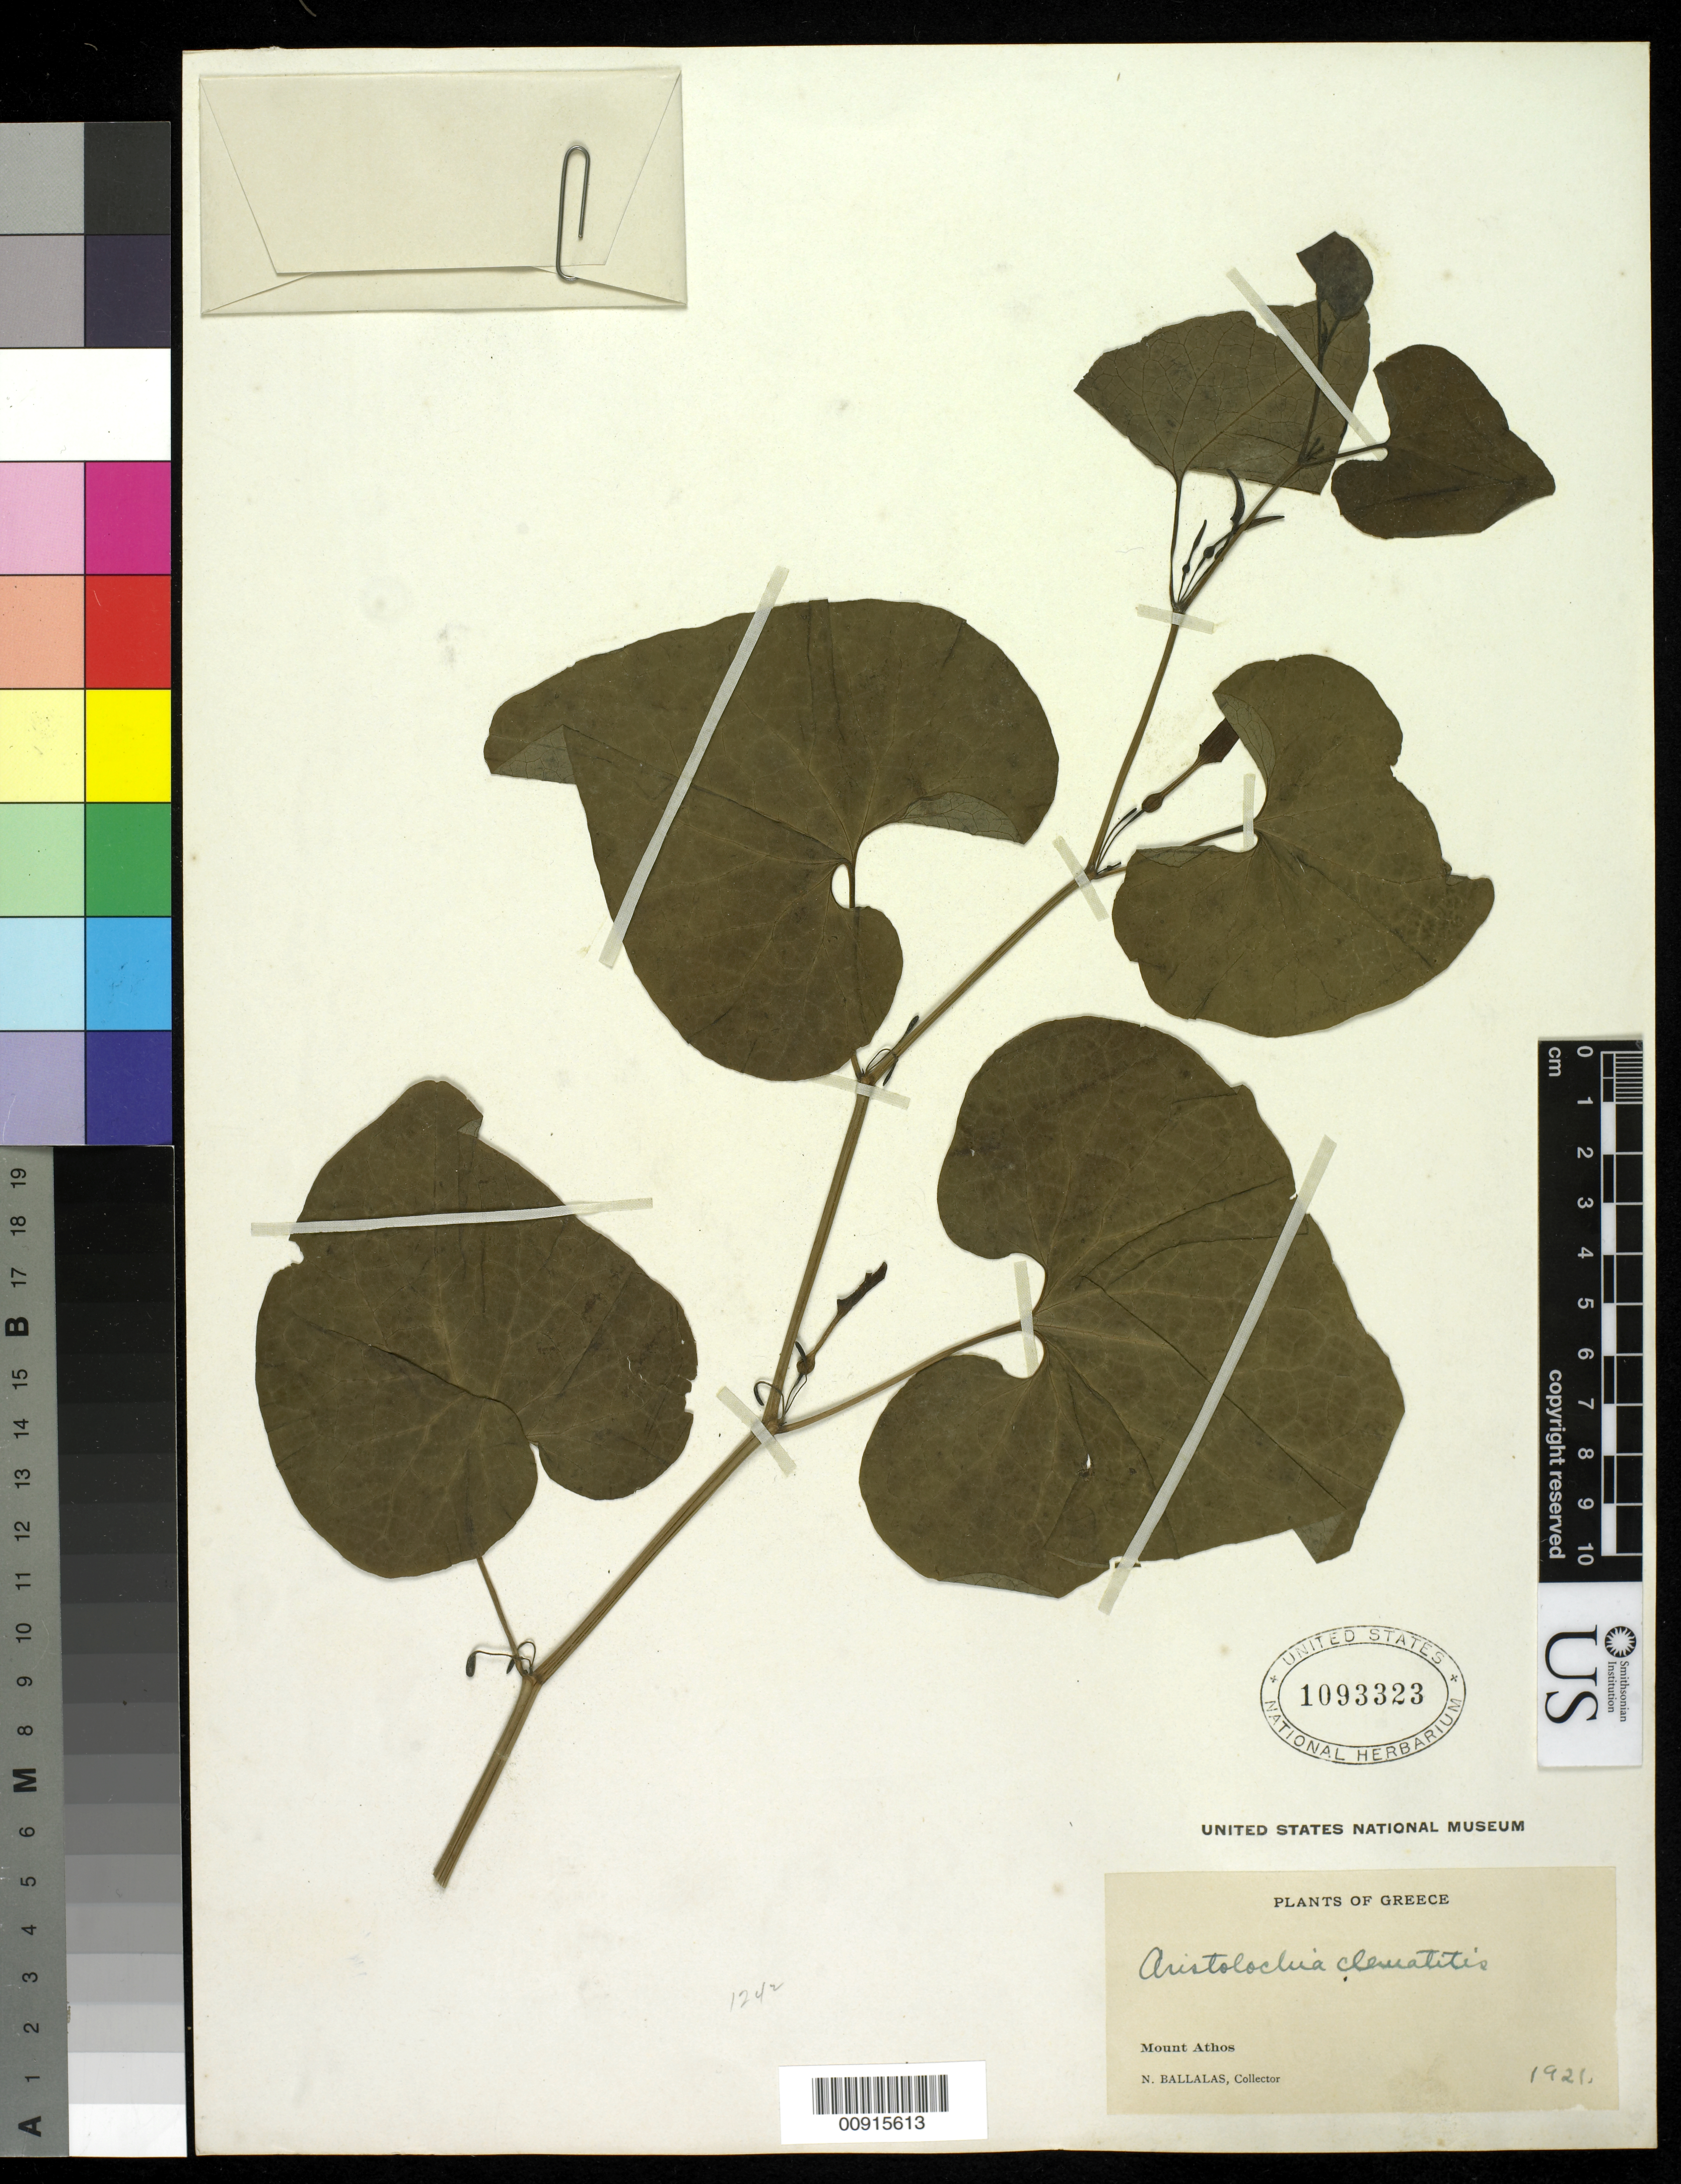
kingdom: Plantae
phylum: Tracheophyta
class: Magnoliopsida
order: Piperales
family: Aristolochiaceae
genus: Aristolochia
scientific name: Aristolochia clematitis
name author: L.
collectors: N. Ballalas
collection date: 1921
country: Greece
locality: Mount Athos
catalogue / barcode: US 1093323